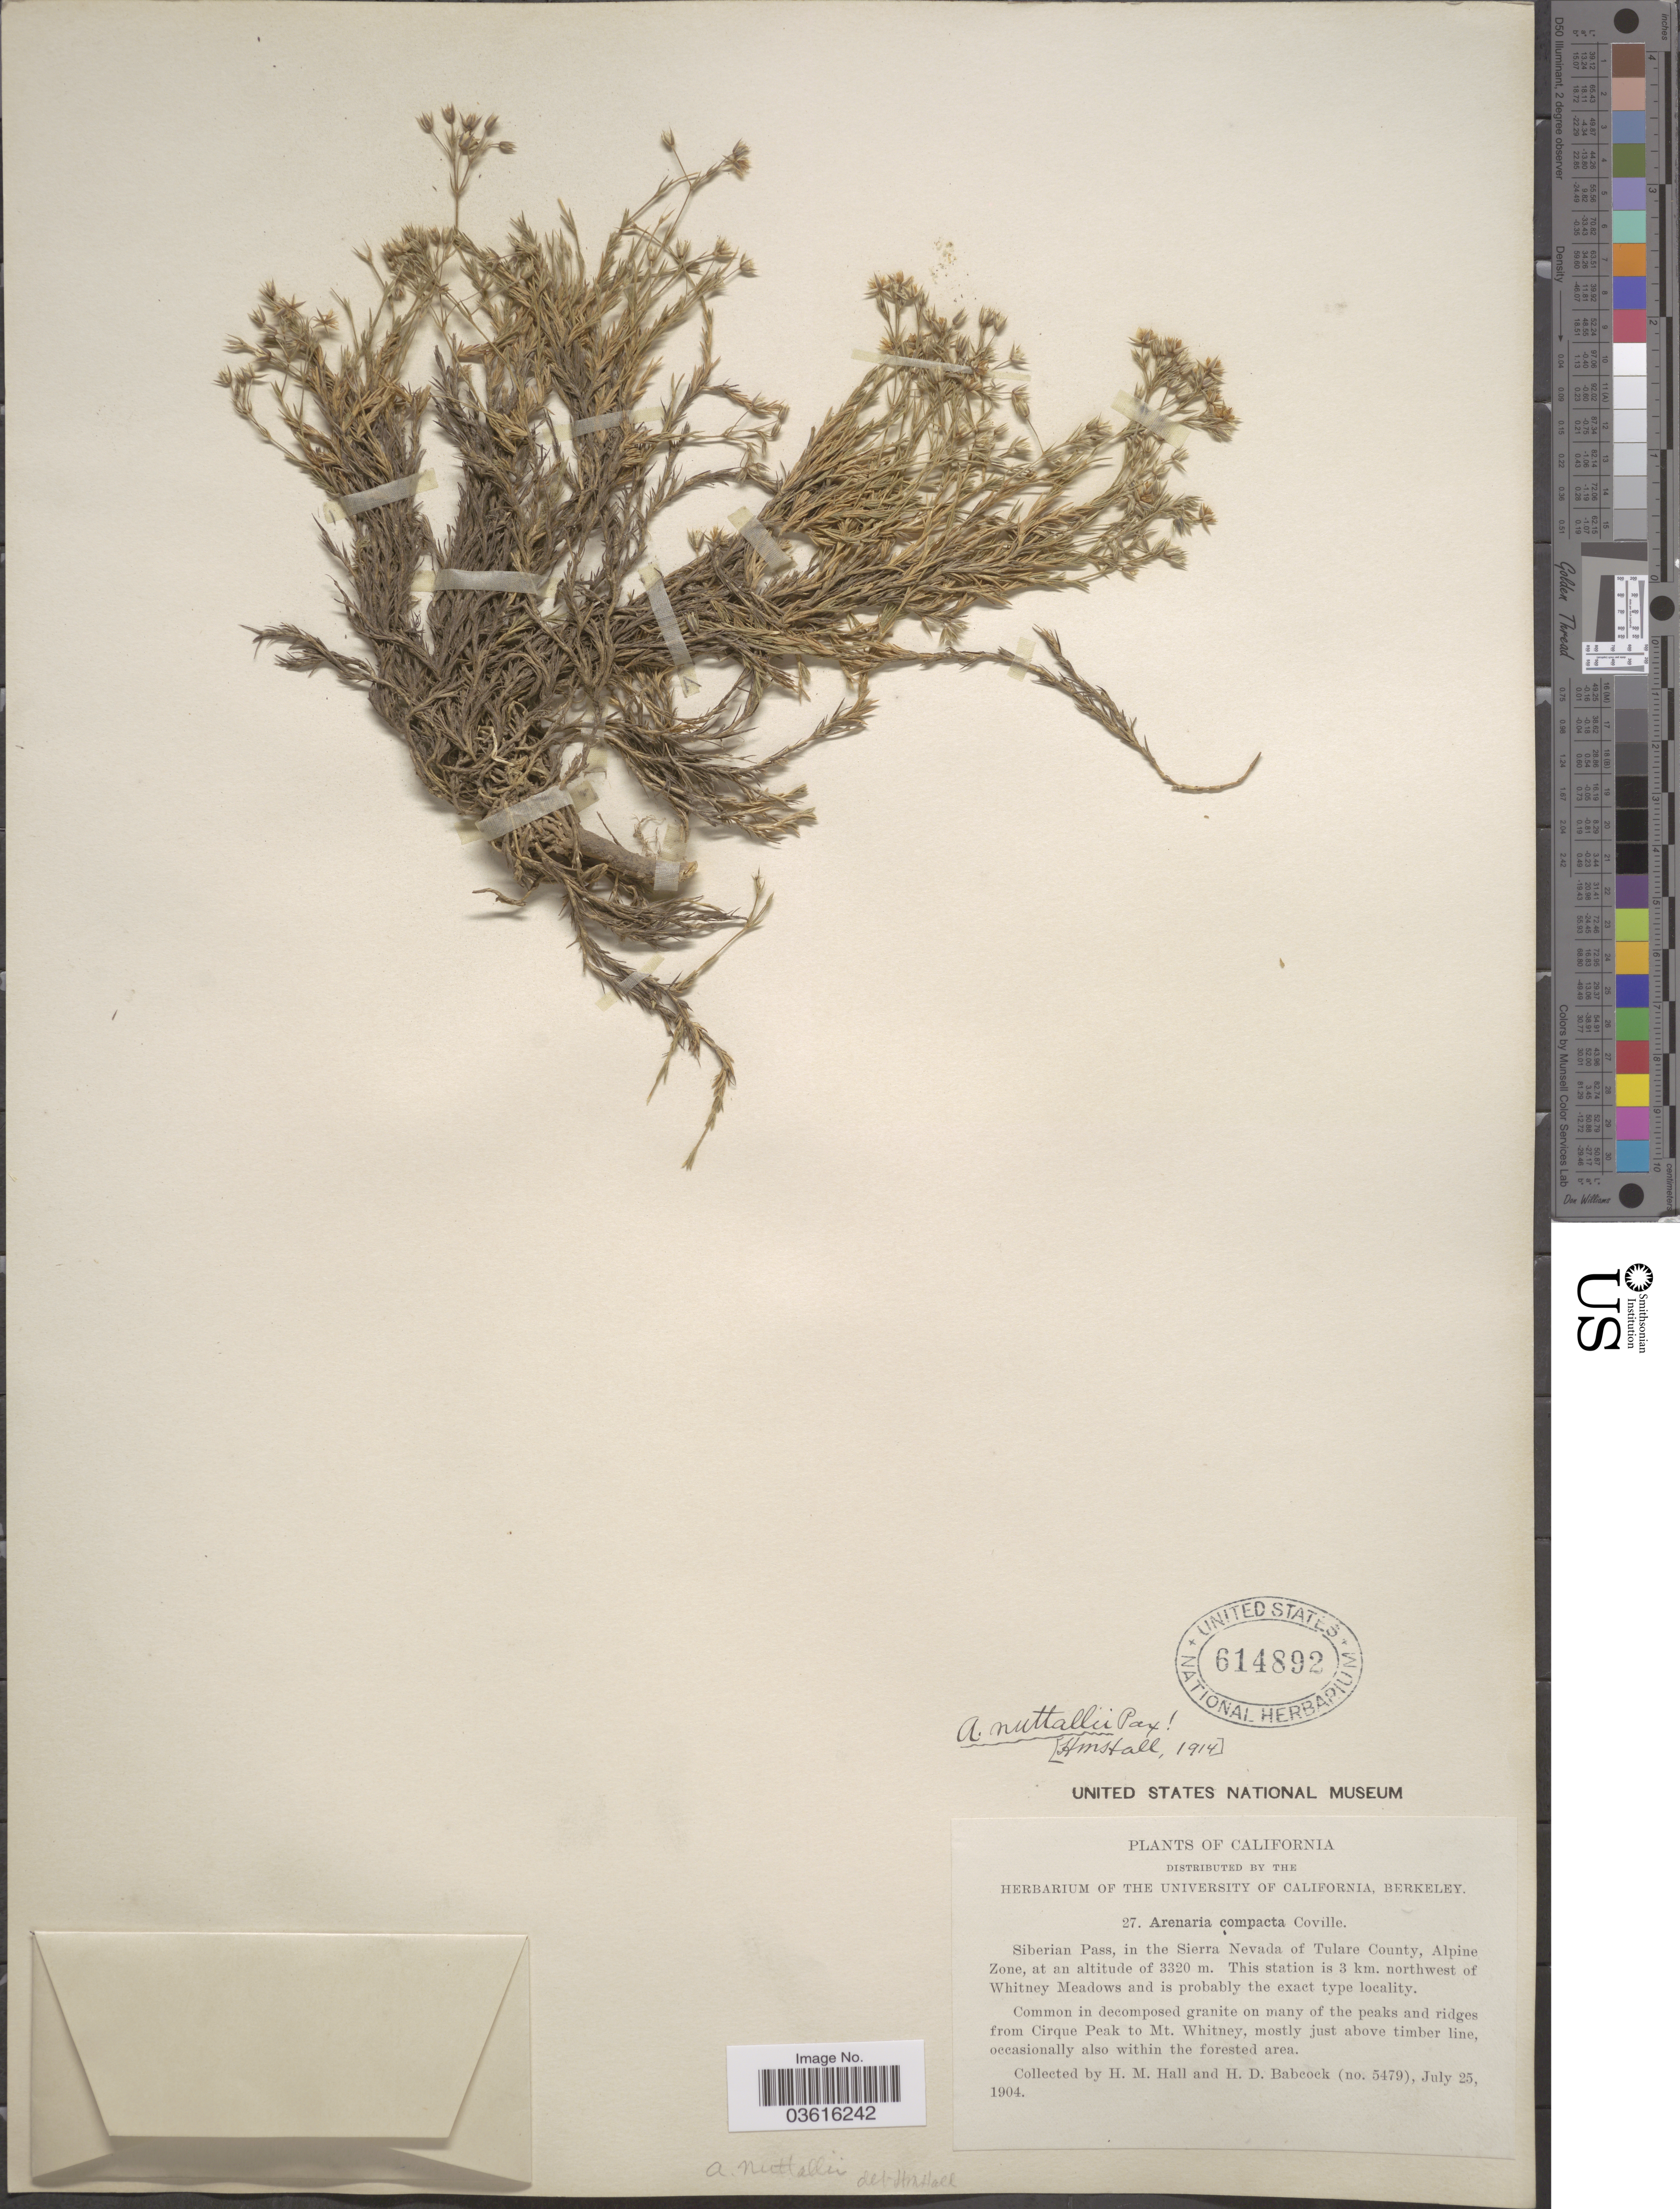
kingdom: Plantae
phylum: Tracheophyta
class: Magnoliopsida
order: Caryophyllales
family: Caryophyllaceae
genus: Minuartia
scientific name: Minuartia nuttallii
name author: (Pax) Briq.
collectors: H. M. Hall & H. Babcock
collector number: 5479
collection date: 1904-07-25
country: United States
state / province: California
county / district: Tulare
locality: Siberian Pass, in the Sierra Nevada of Tulare County, Alpine Zone. From Cirque Peak to Mt. Whitney.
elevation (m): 3320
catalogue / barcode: US 614892